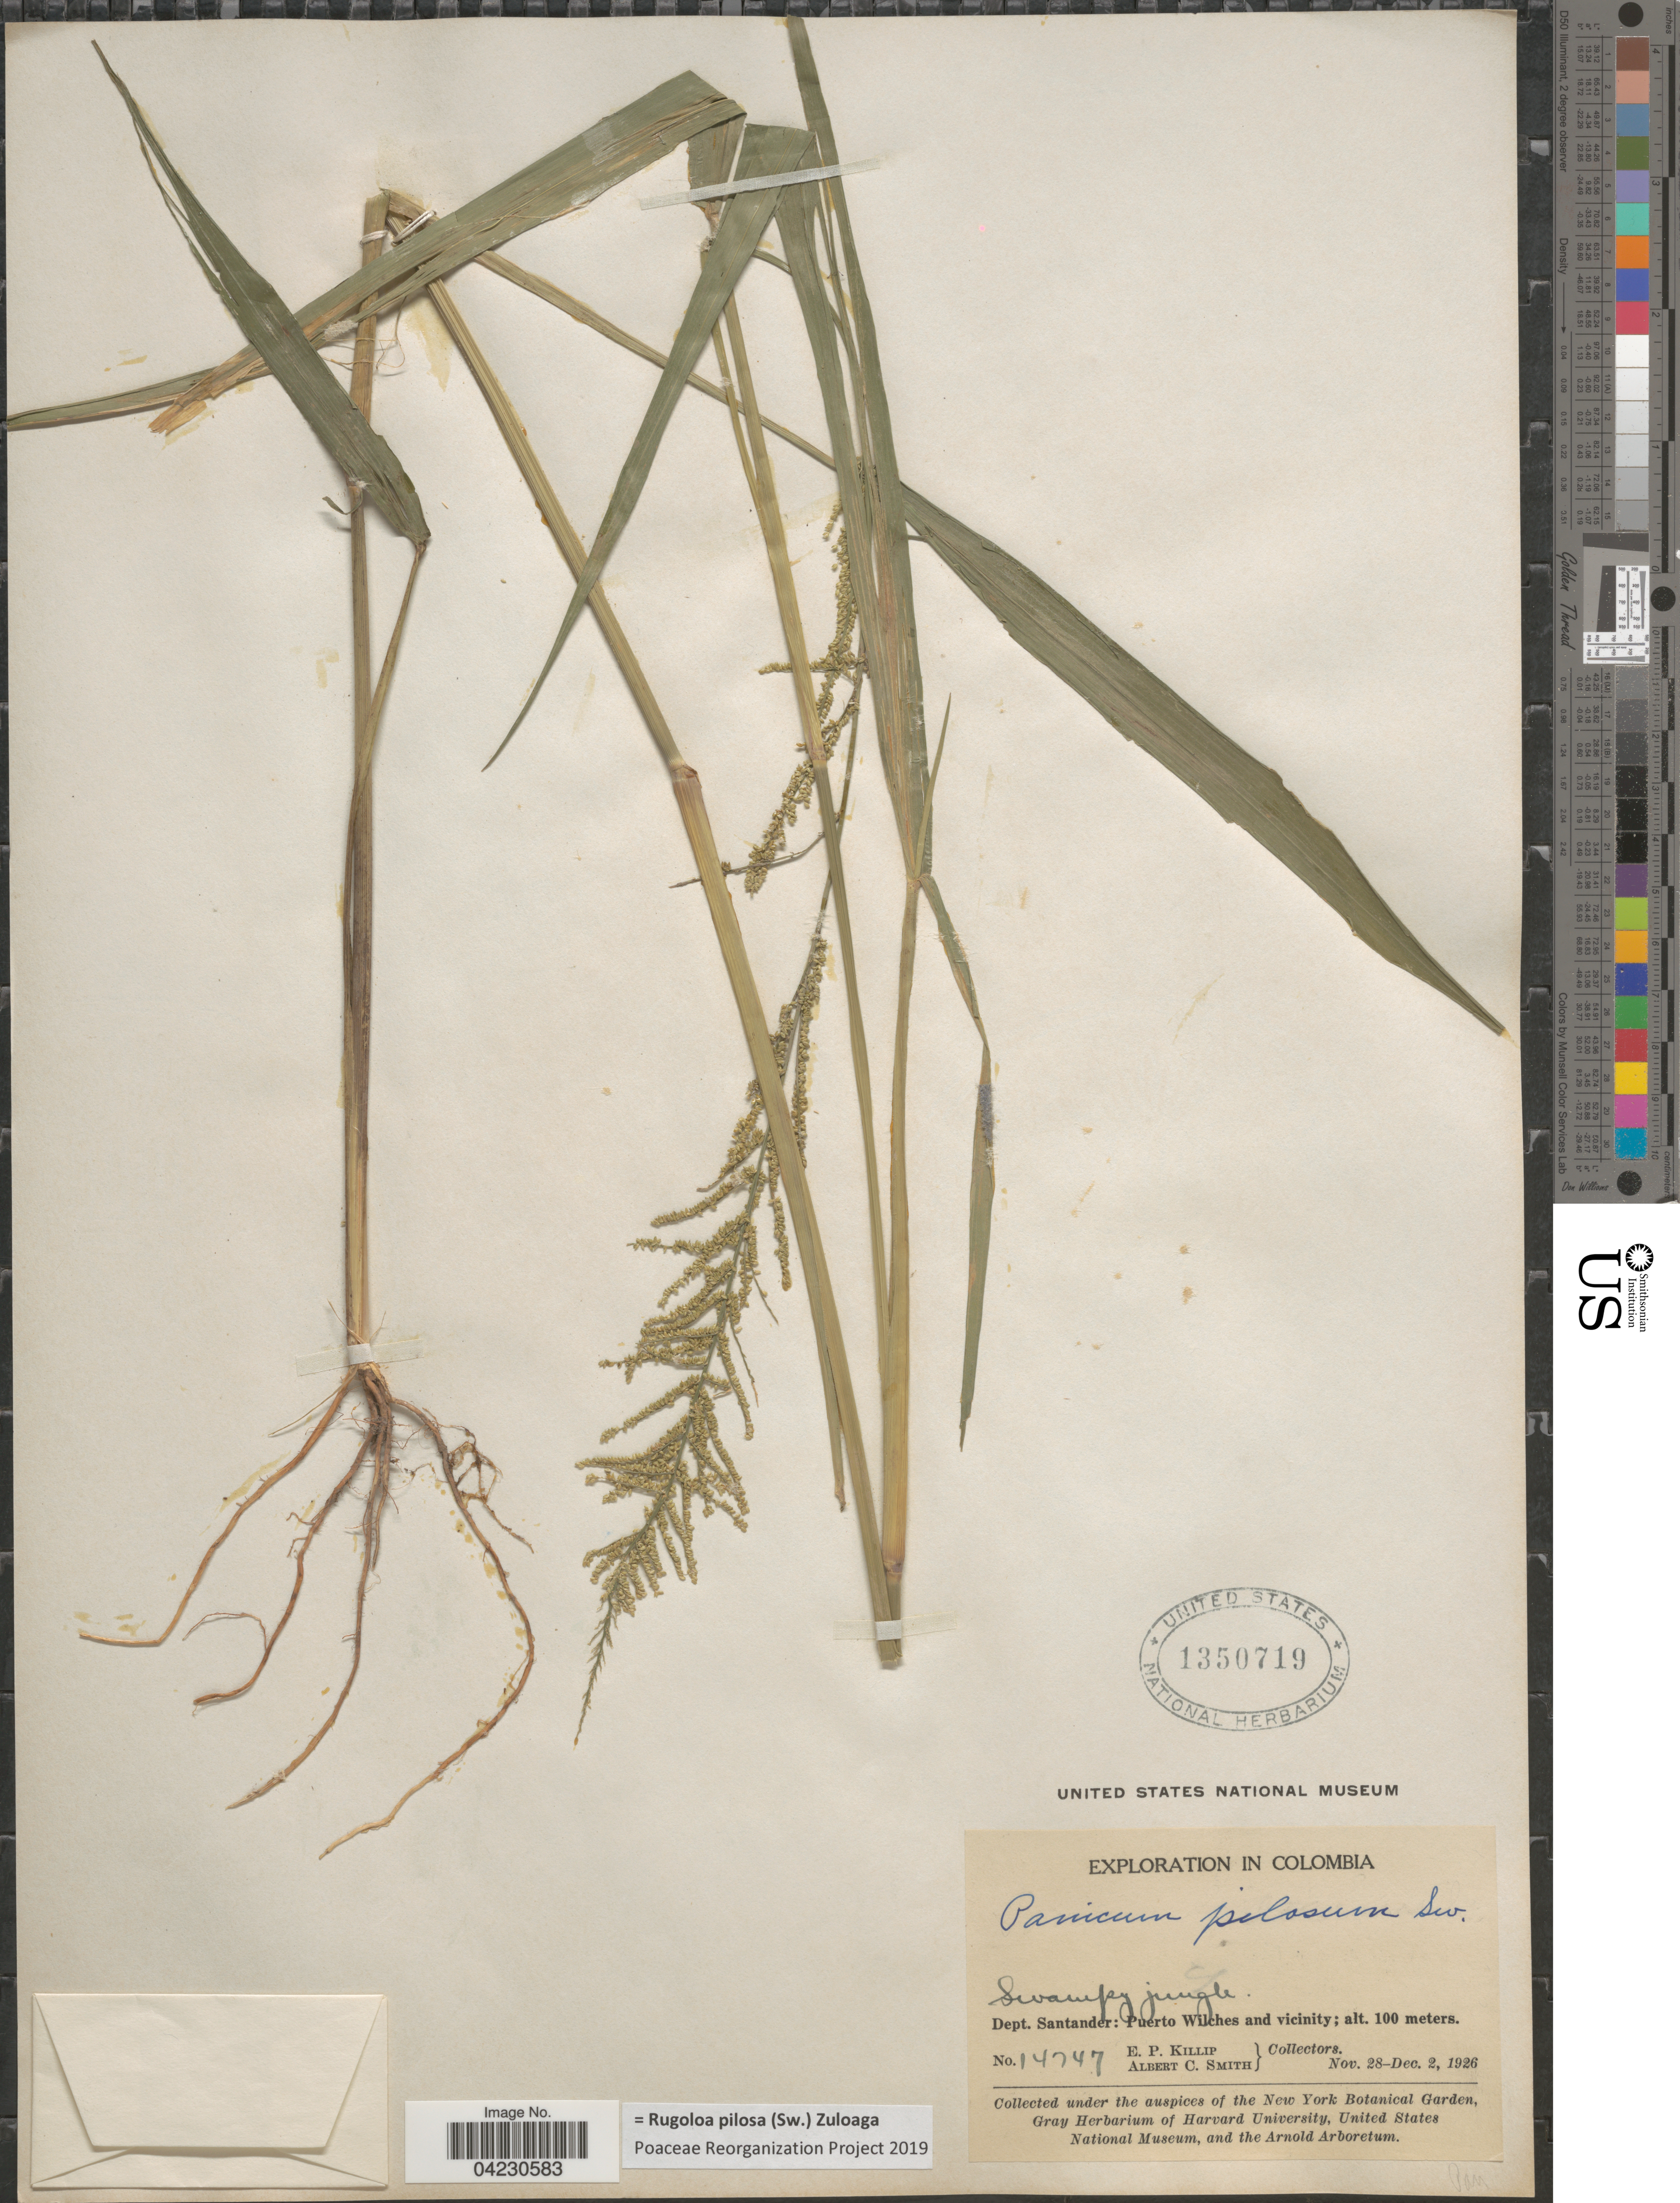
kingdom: Plantae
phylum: Tracheophyta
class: Liliopsida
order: Poales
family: Poaceae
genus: Rugoloa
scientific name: Rugoloa pilosa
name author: (Sw.) Zuloaga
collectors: E. P. Killip & A. C. Smith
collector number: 14747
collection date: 1926-11-28/1926-12-02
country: Colombia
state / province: Santander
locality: Exploration in Colombia. Dept. Santander: Puerto Wilches and vicinity.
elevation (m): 100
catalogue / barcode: US 1350719